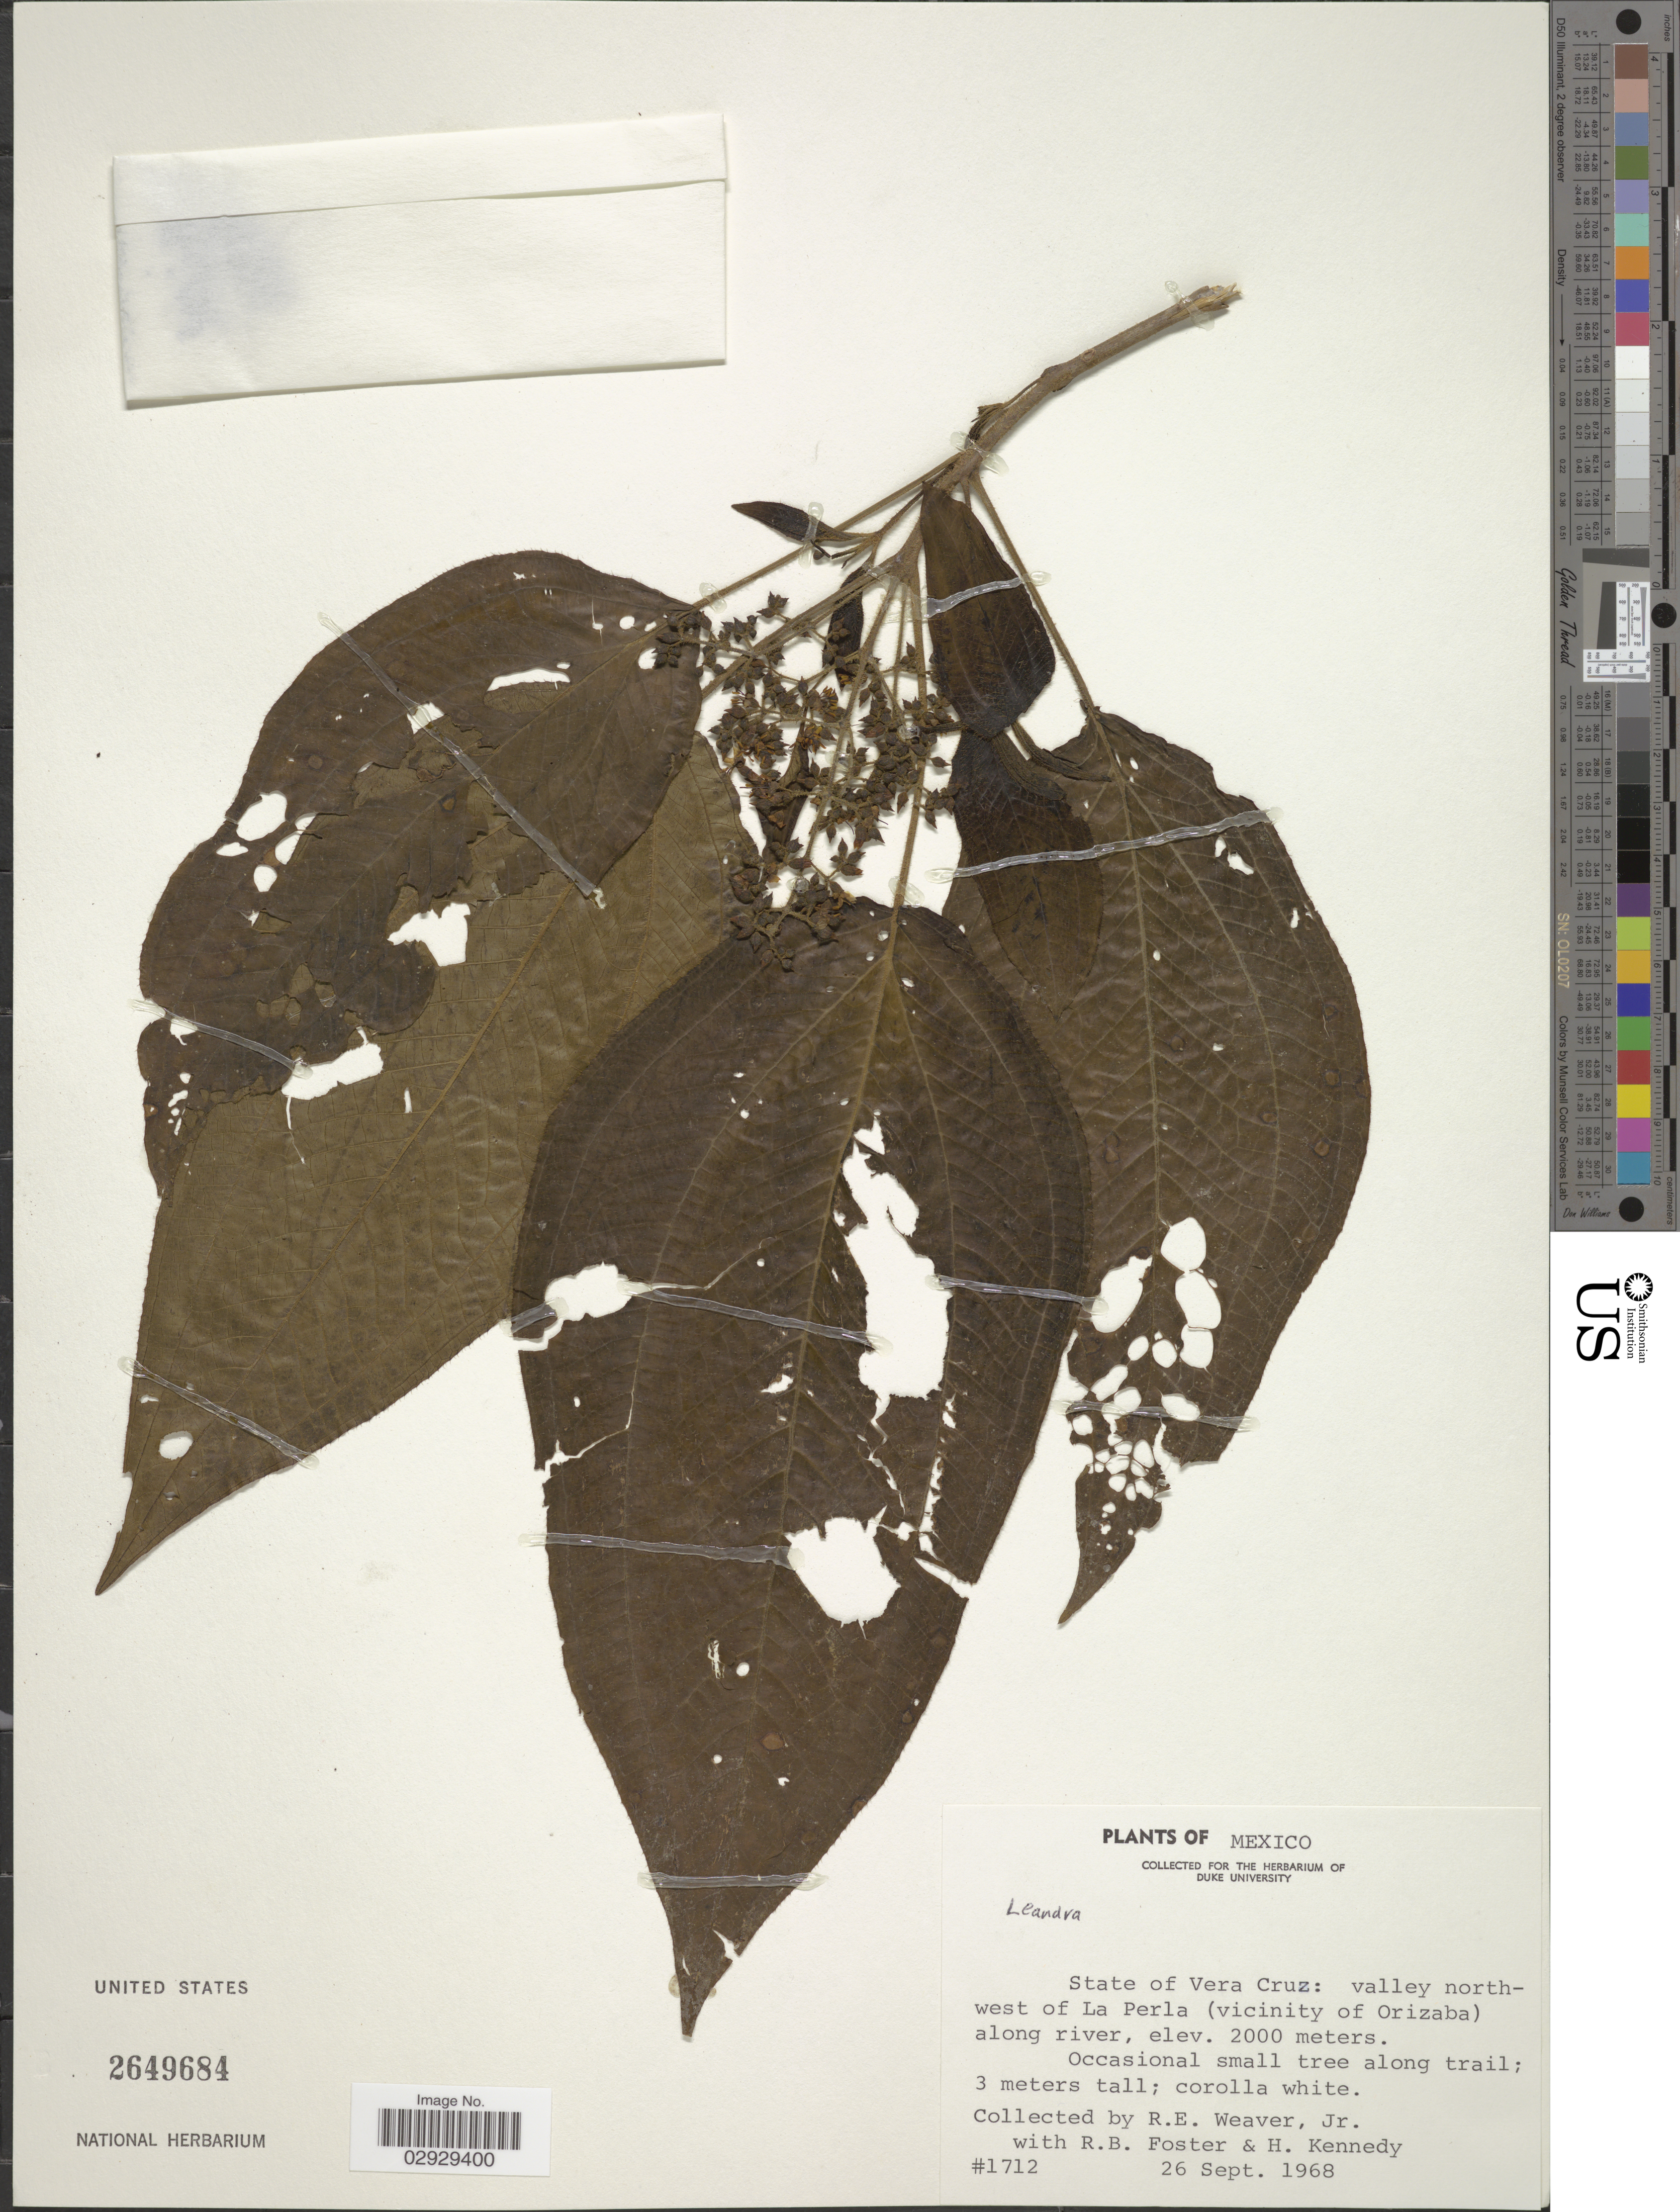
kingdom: Plantae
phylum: Tracheophyta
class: Magnoliopsida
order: Myrtales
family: Melastomataceae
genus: Leandra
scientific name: Leandra sp.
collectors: R. Weaver Jr., R. B. Foster & H. Kennedy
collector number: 1712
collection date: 1968-09-26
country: Mexico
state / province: Veracruz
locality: Vera Cruz: valley northwest of La Perla (vicinity of Orizaba) along river.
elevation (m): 2000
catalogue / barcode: US 2649684